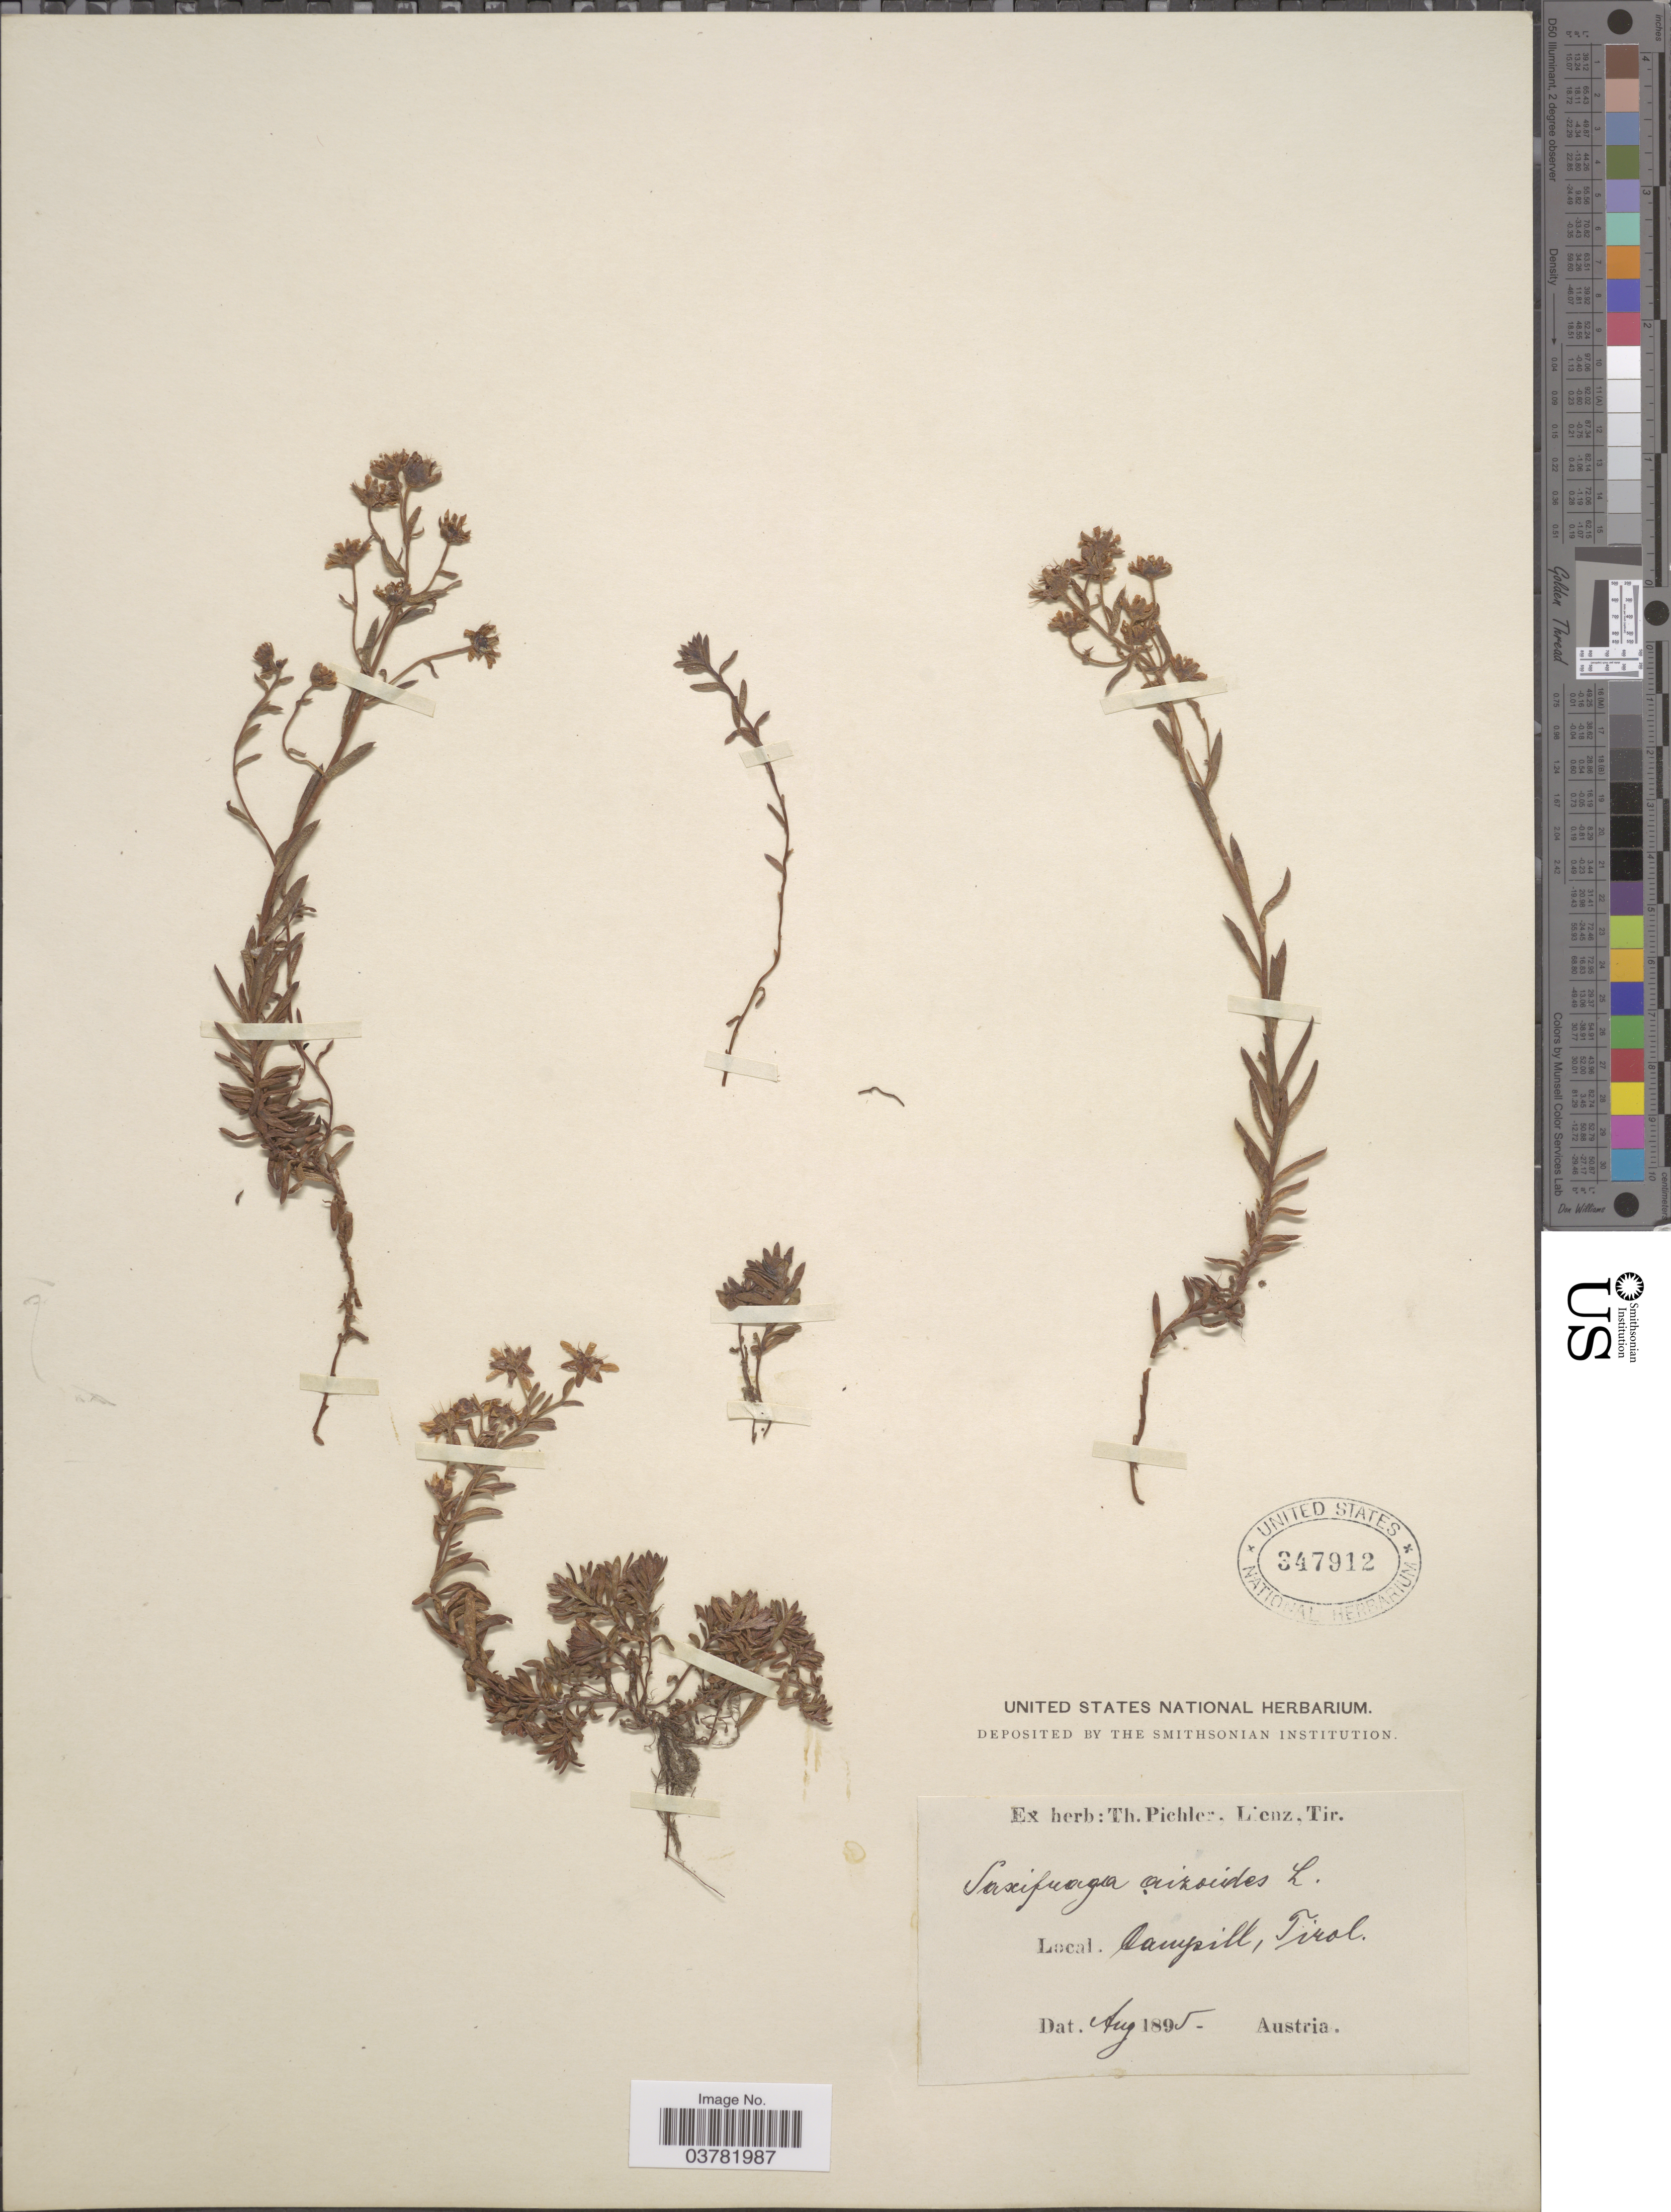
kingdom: Plantae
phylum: Tracheophyta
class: Magnoliopsida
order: Saxifragales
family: Saxifragaceae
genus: Saxifraga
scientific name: Saxifraga aizoides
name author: L.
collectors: ex herb. T. Pichler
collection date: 1895-08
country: Italy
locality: Campill.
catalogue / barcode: US 347912